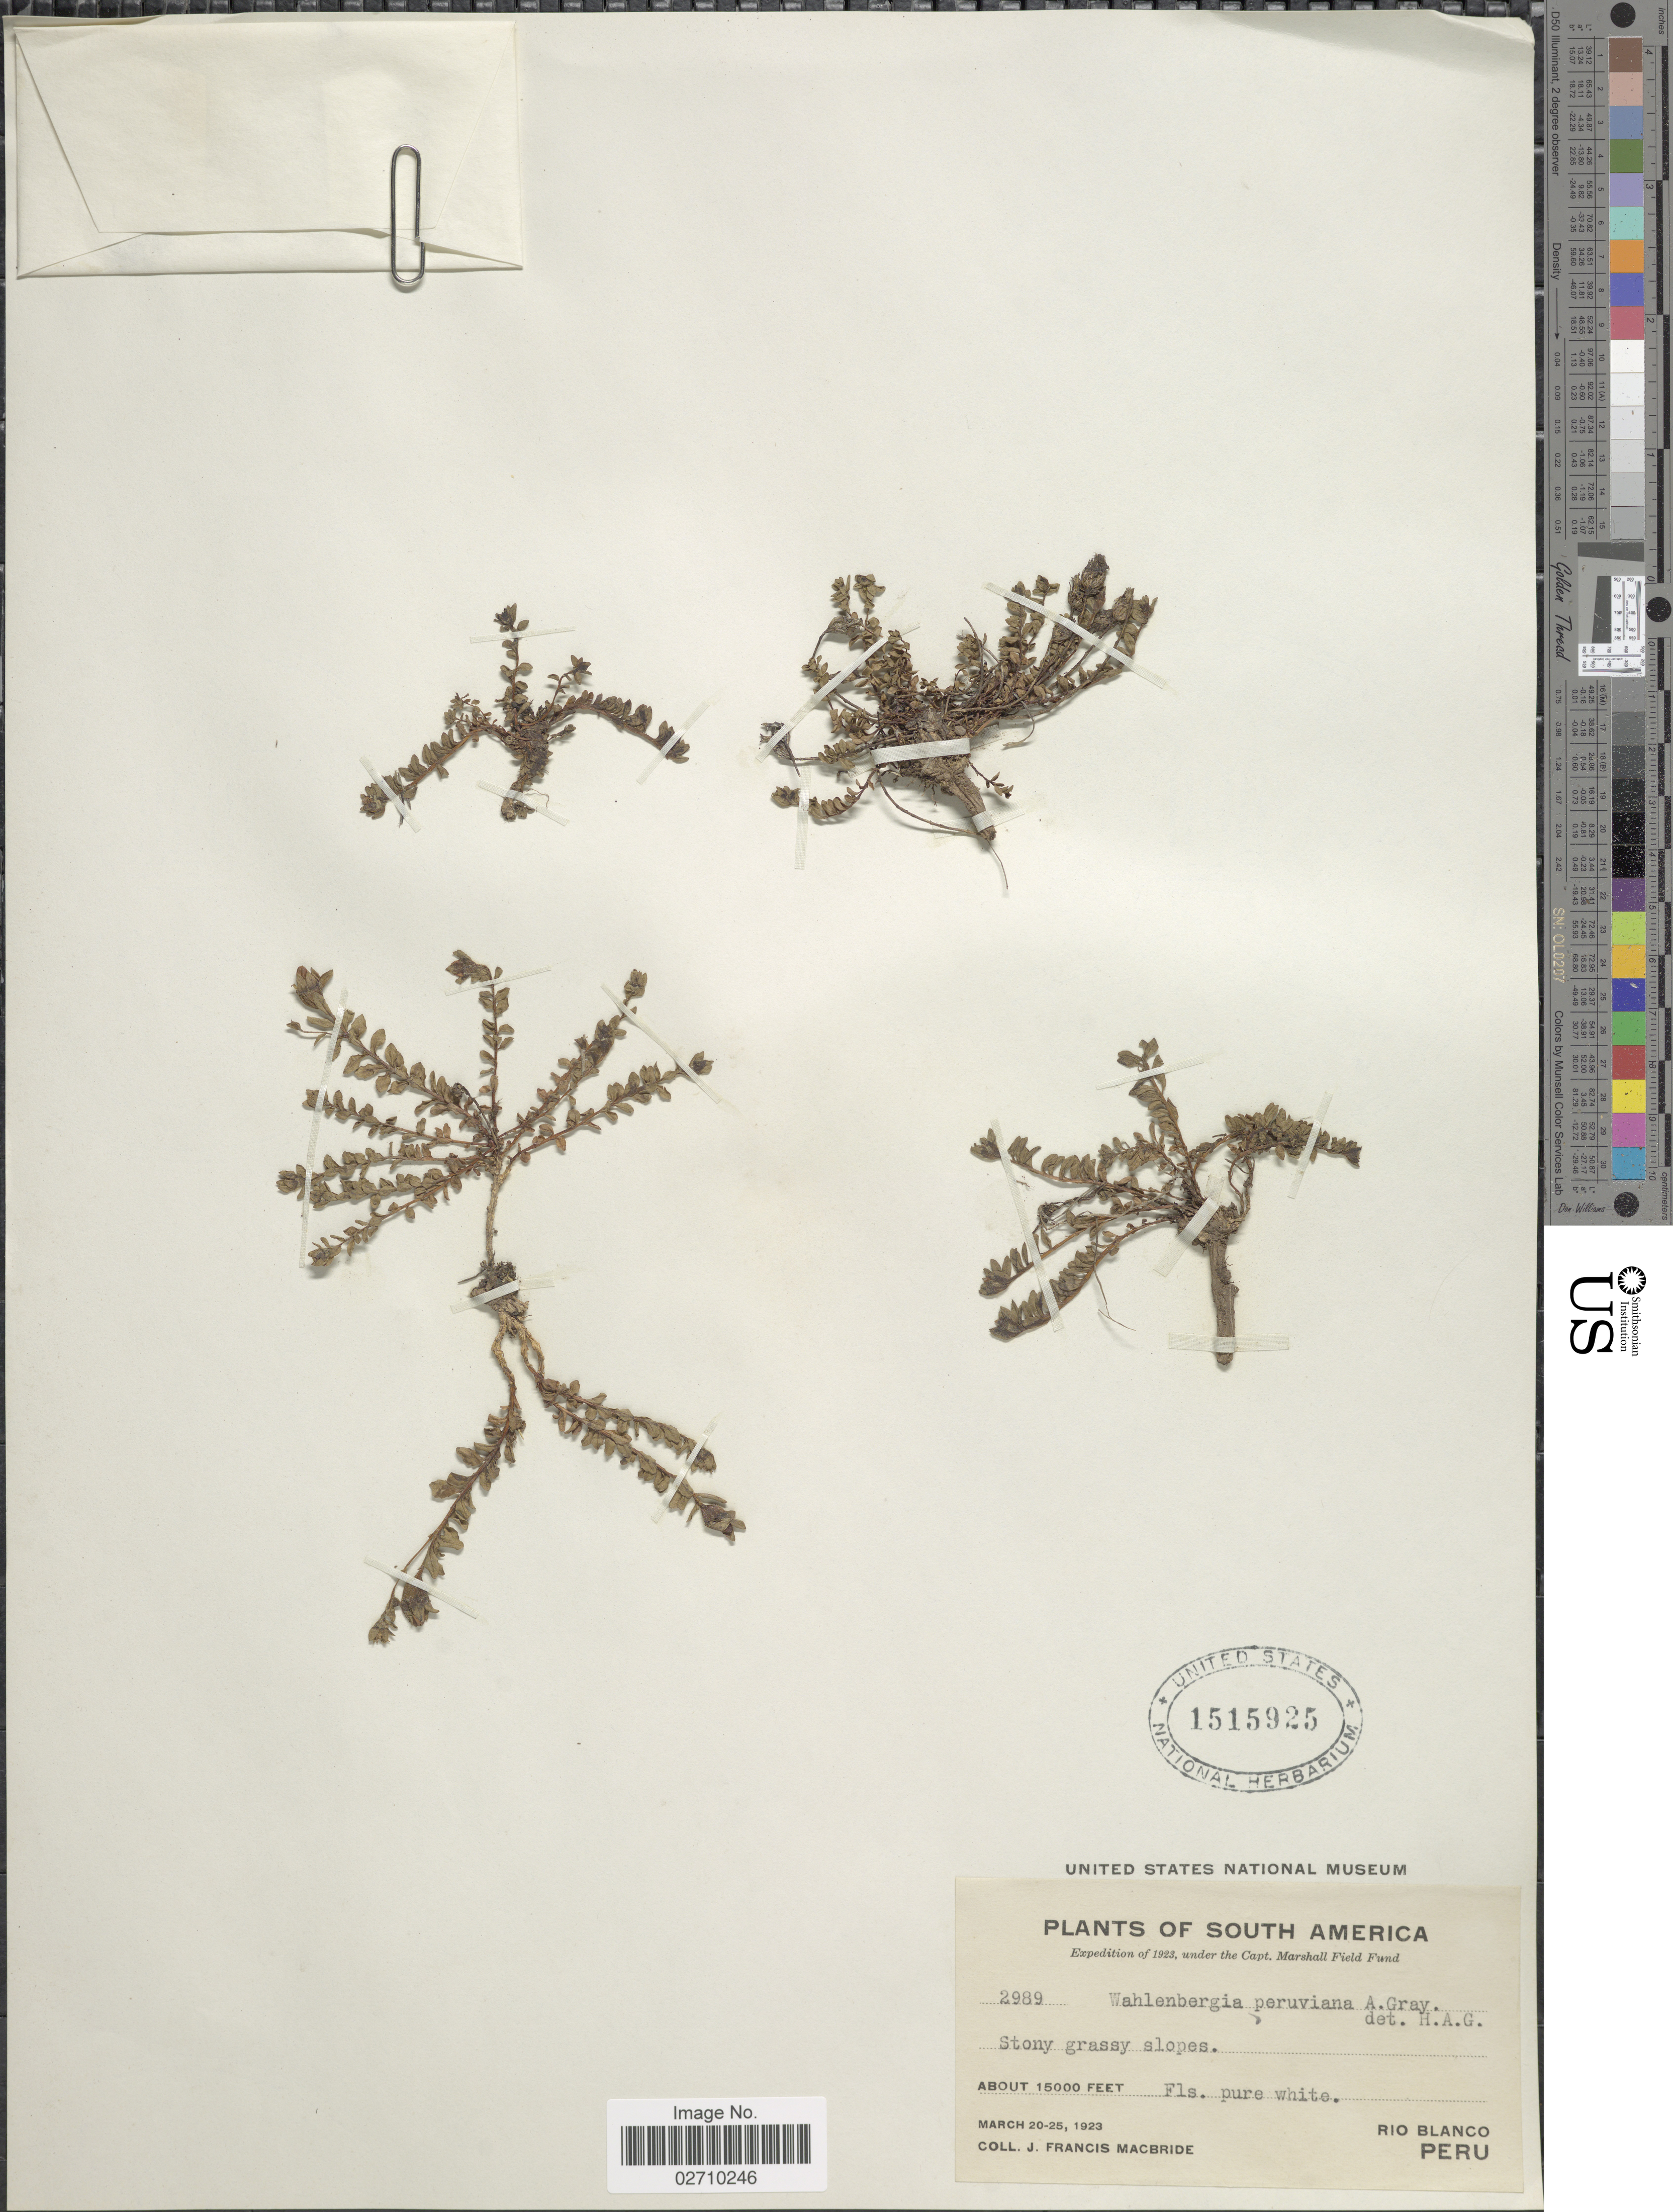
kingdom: Plantae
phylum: Tracheophyta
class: Magnoliopsida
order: Asterales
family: Campanulaceae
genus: Wahlenbergia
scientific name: Wahlenbergia peruviana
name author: A. Gray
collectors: J. F. Macbride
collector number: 2989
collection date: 1923-03-20/1923-03-25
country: Peru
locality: Stony grassy slopes. Rio Blanco.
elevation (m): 4572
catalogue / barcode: US 1515925